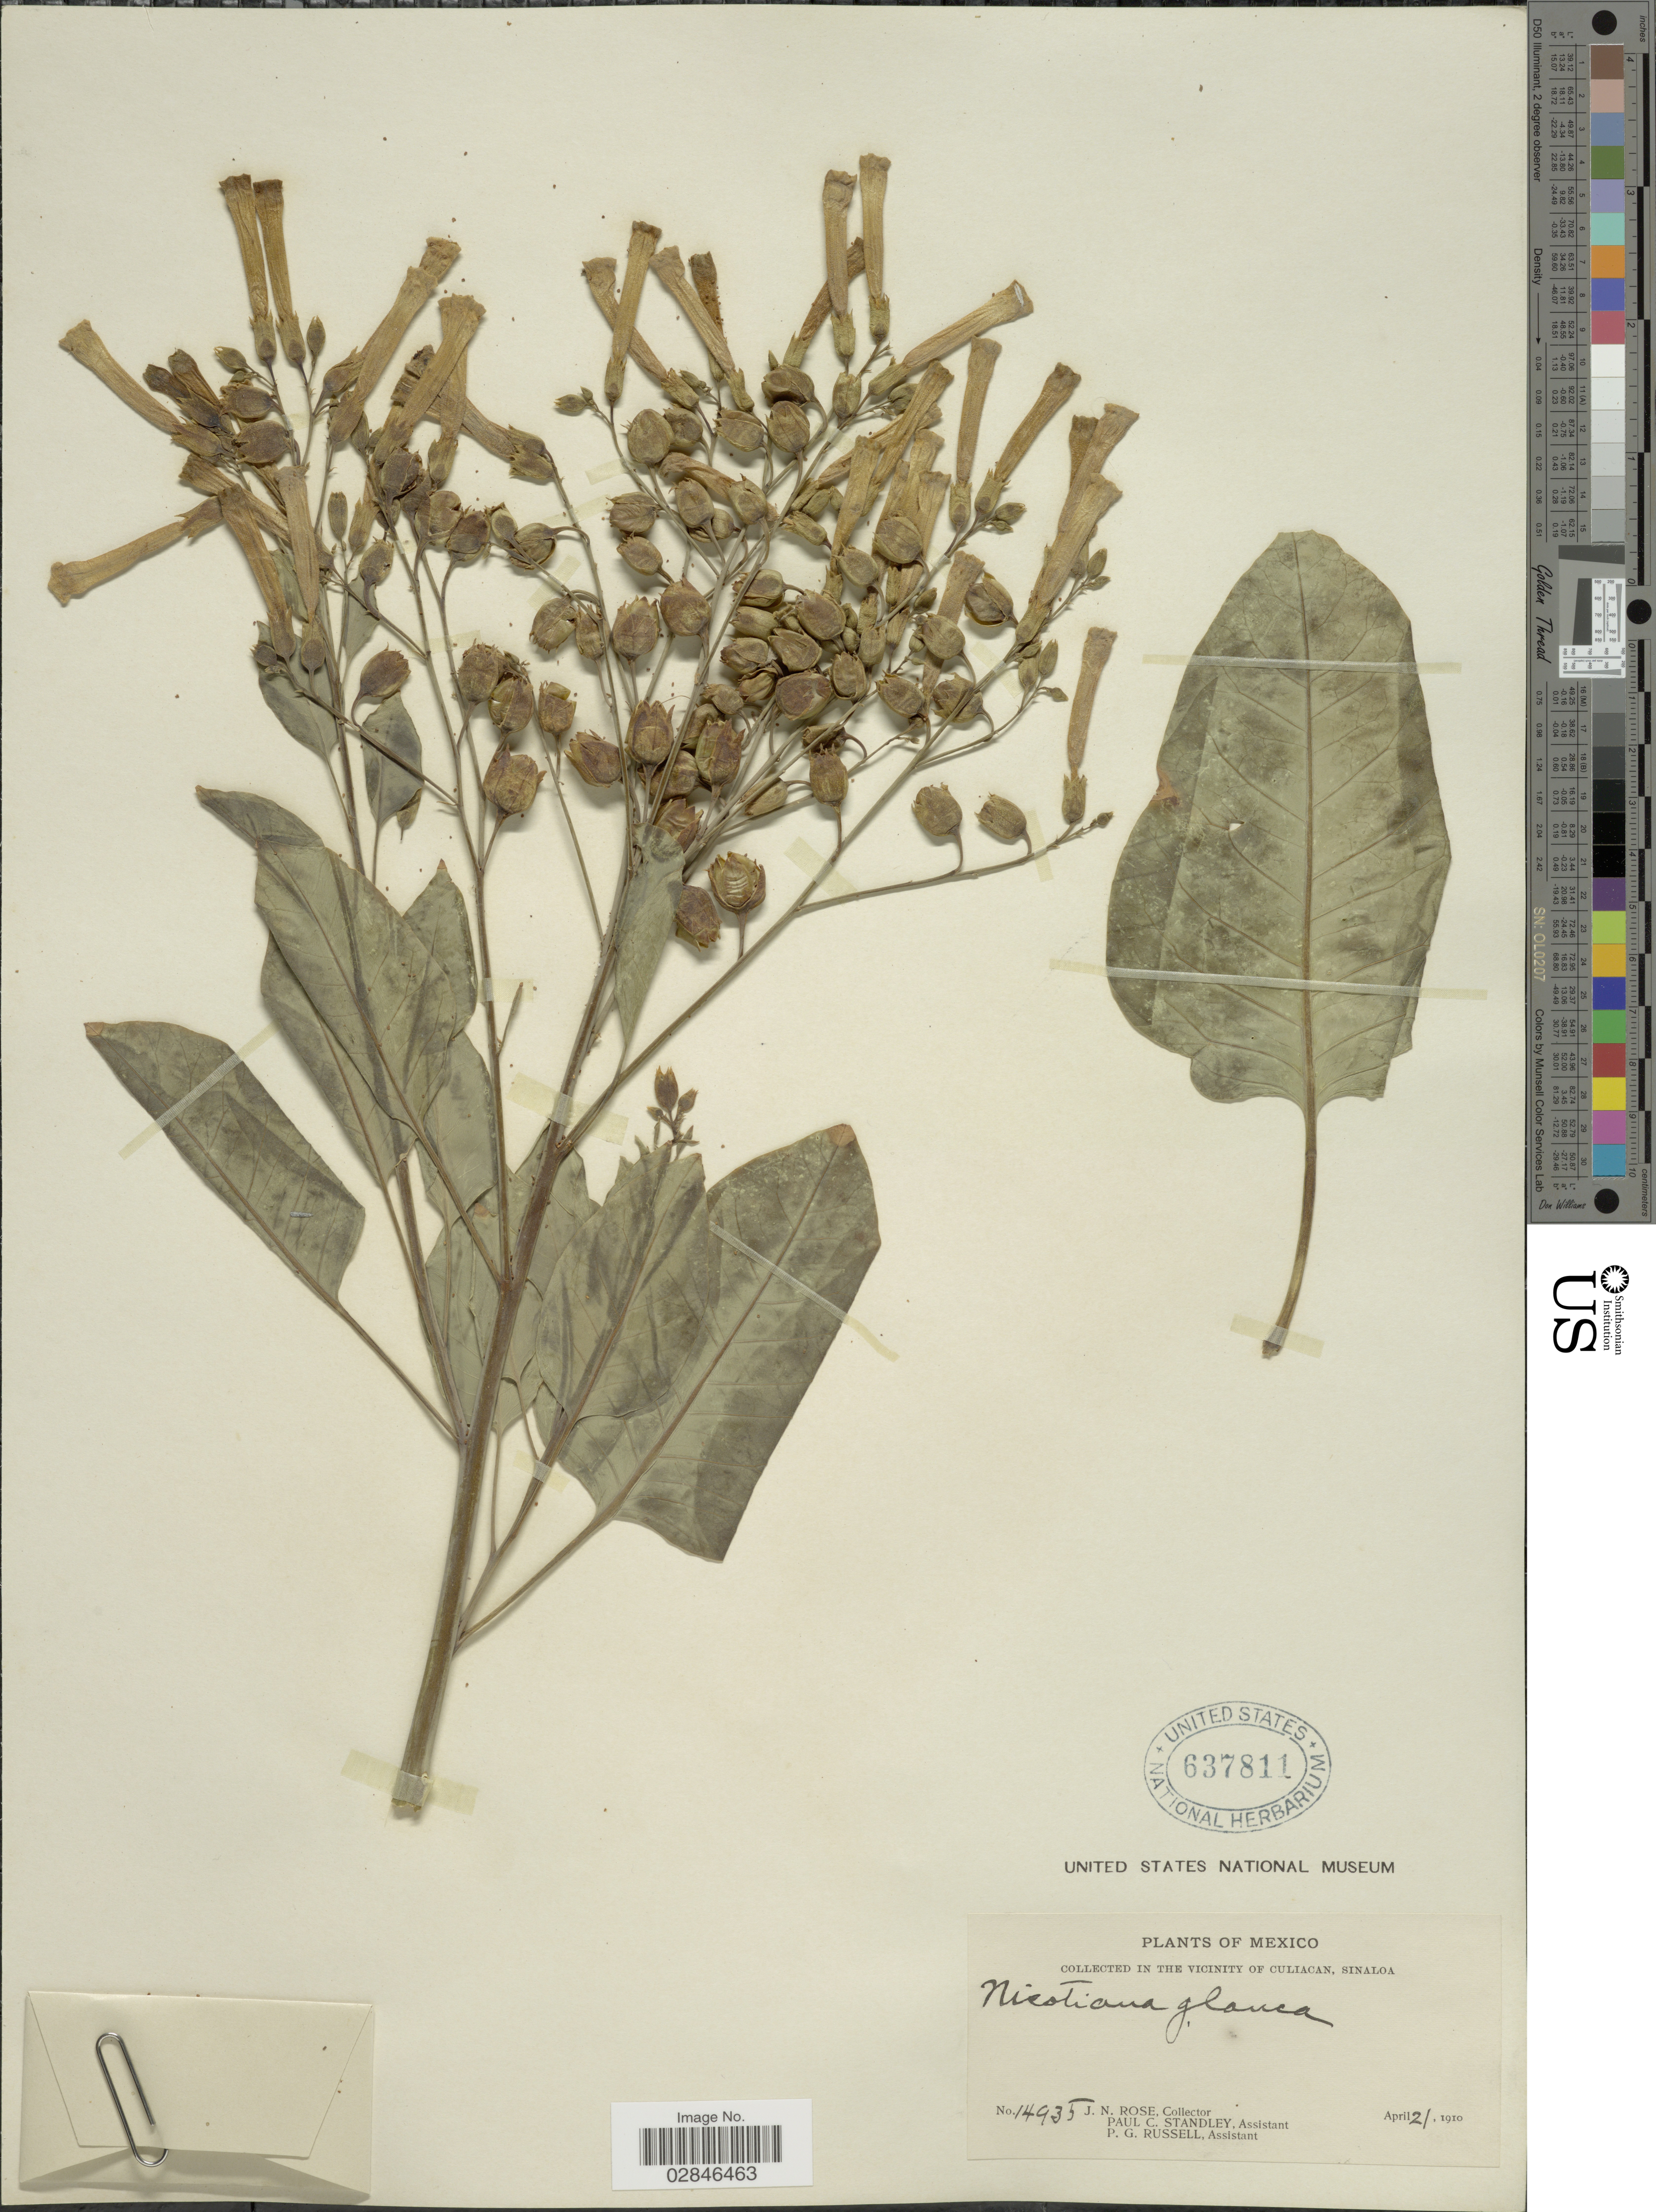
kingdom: Plantae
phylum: Tracheophyta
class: Magnoliopsida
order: Solanales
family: Solanaceae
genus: Nicotiana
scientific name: Nicotiana glauca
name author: Graham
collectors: J. N. Rose, P. C. Standley & P. G. Russell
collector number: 14935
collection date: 1910-04-21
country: Mexico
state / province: Sinaloa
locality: In the vicinity of Culiacan.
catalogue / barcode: US 637811